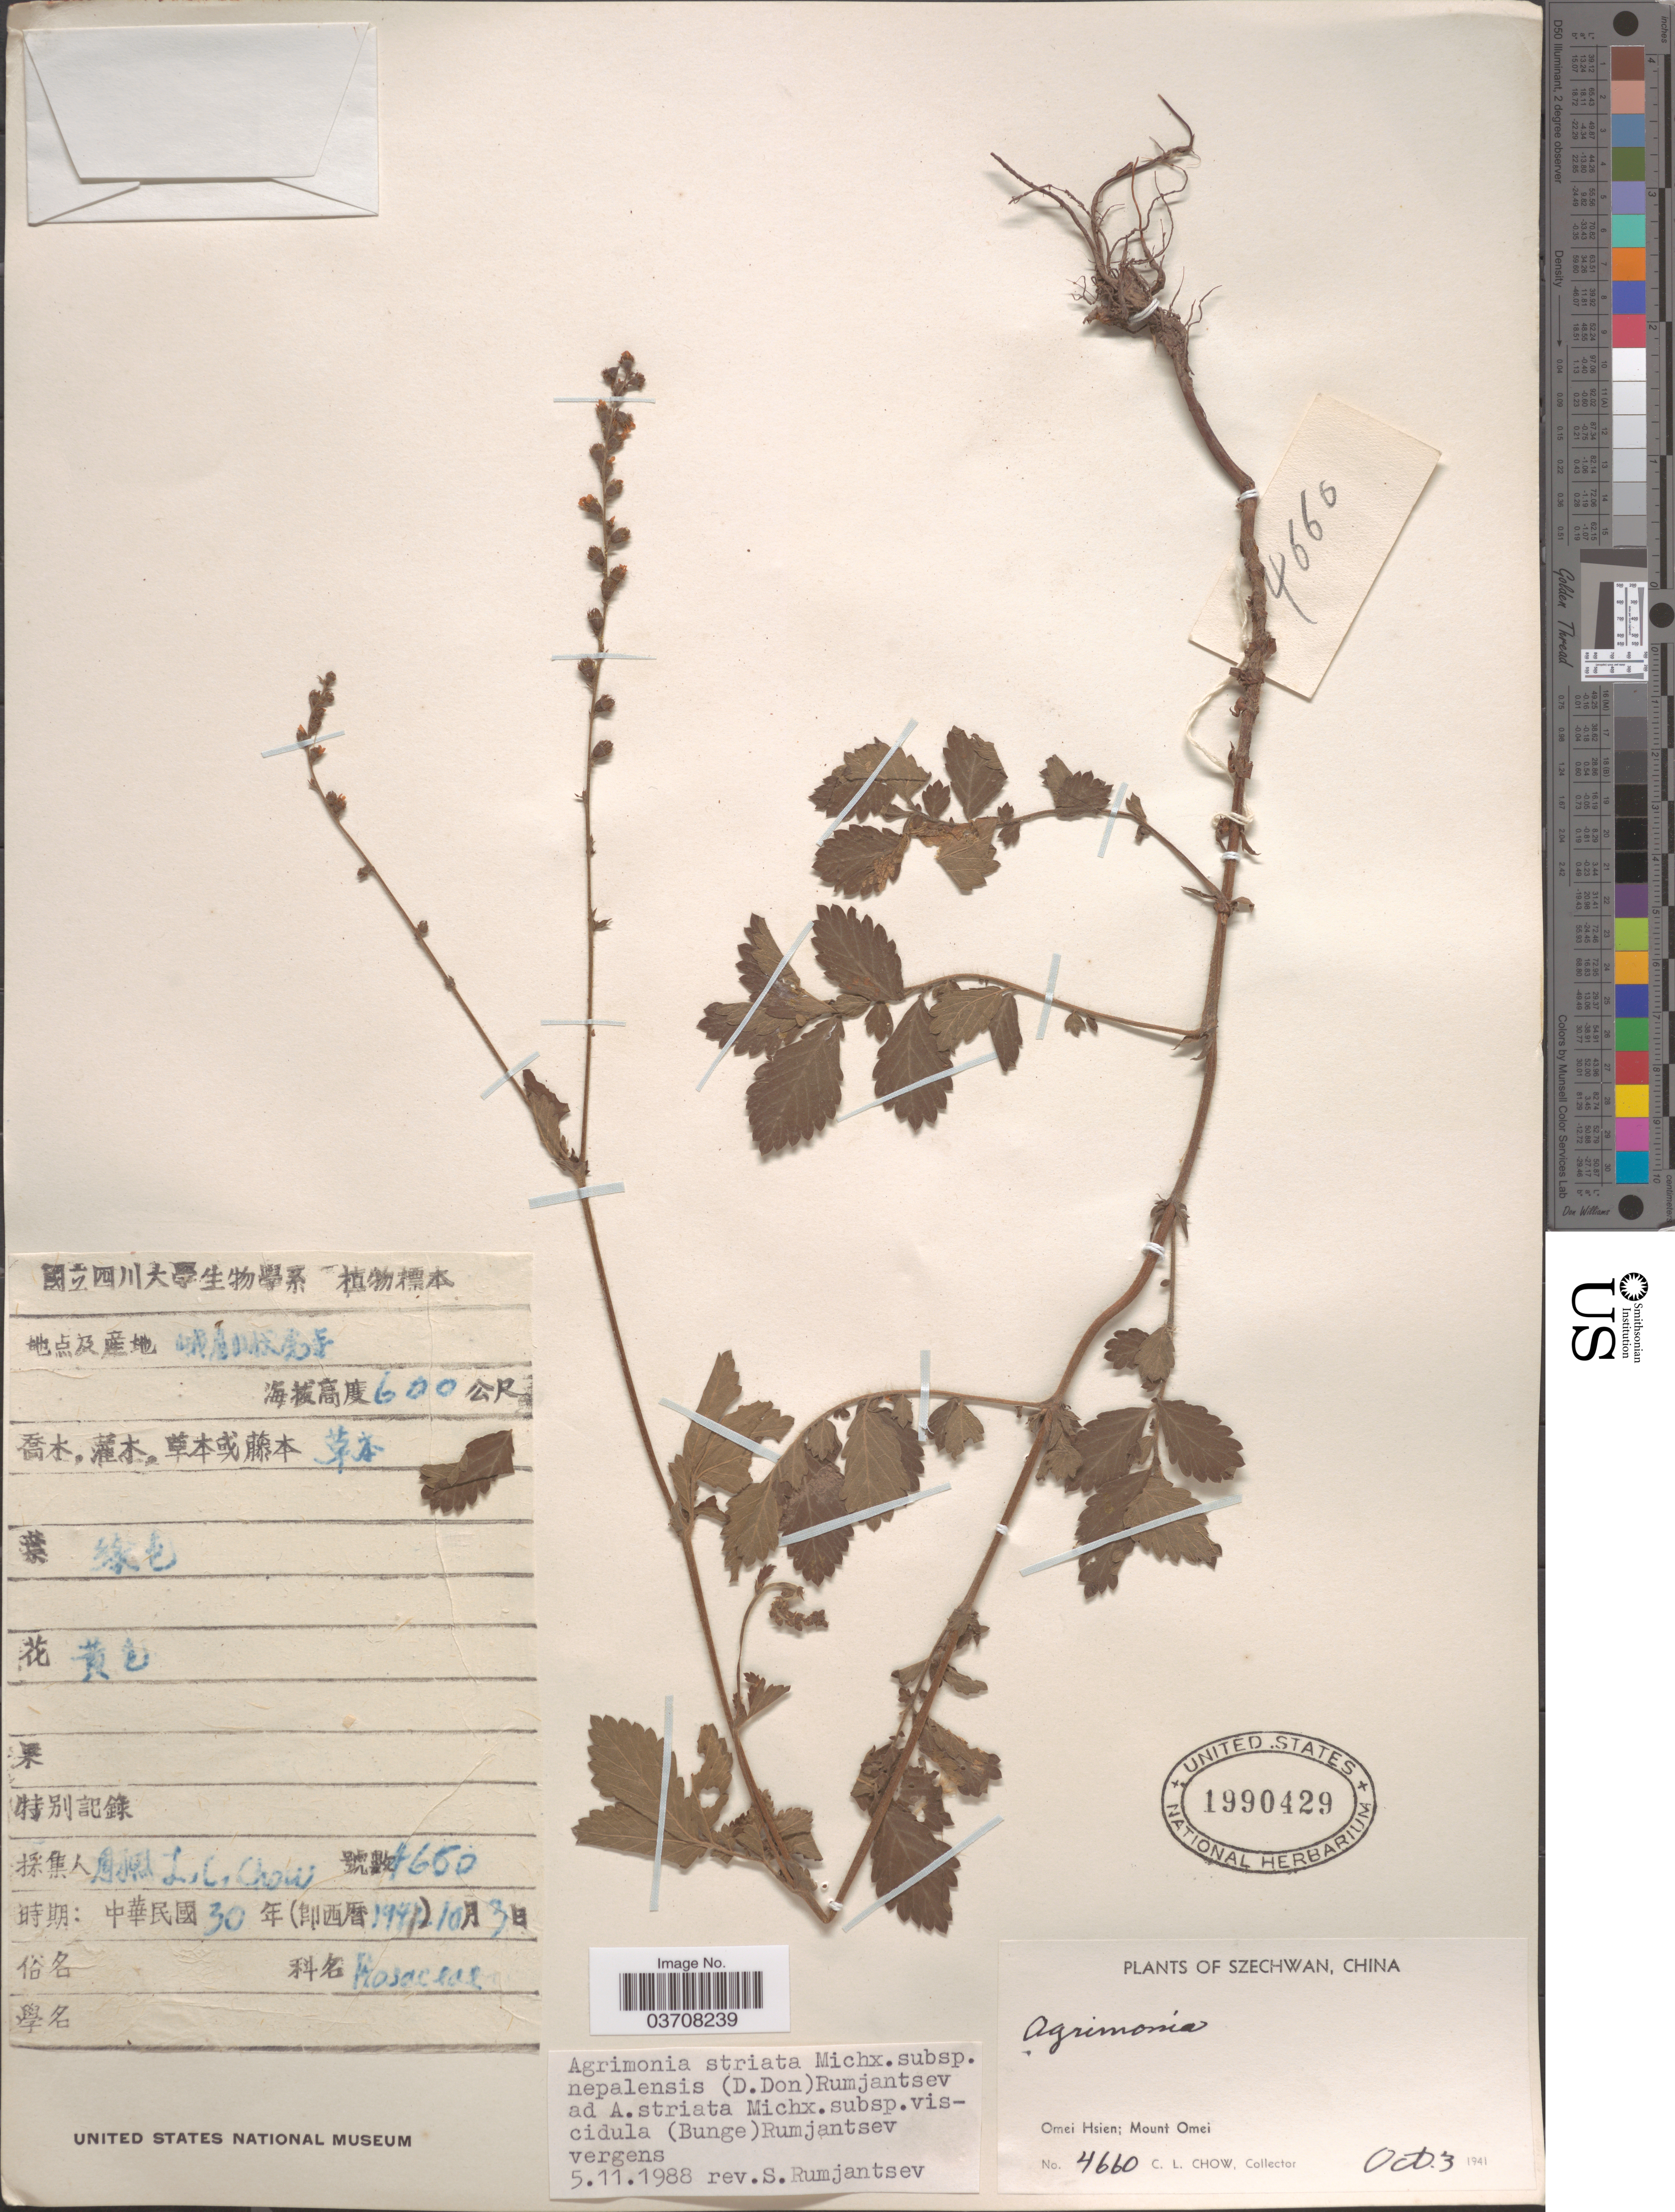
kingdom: Plantae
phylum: Tracheophyta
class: Magnoliopsida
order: Rosales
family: Rosaceae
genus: Agrimonia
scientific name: Agrimonia striata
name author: Michx.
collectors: C. Chow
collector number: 4660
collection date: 1941-10-03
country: China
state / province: Sichuan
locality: Szechwan. Omei Hsien; Mount Omei.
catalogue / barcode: US 1990429